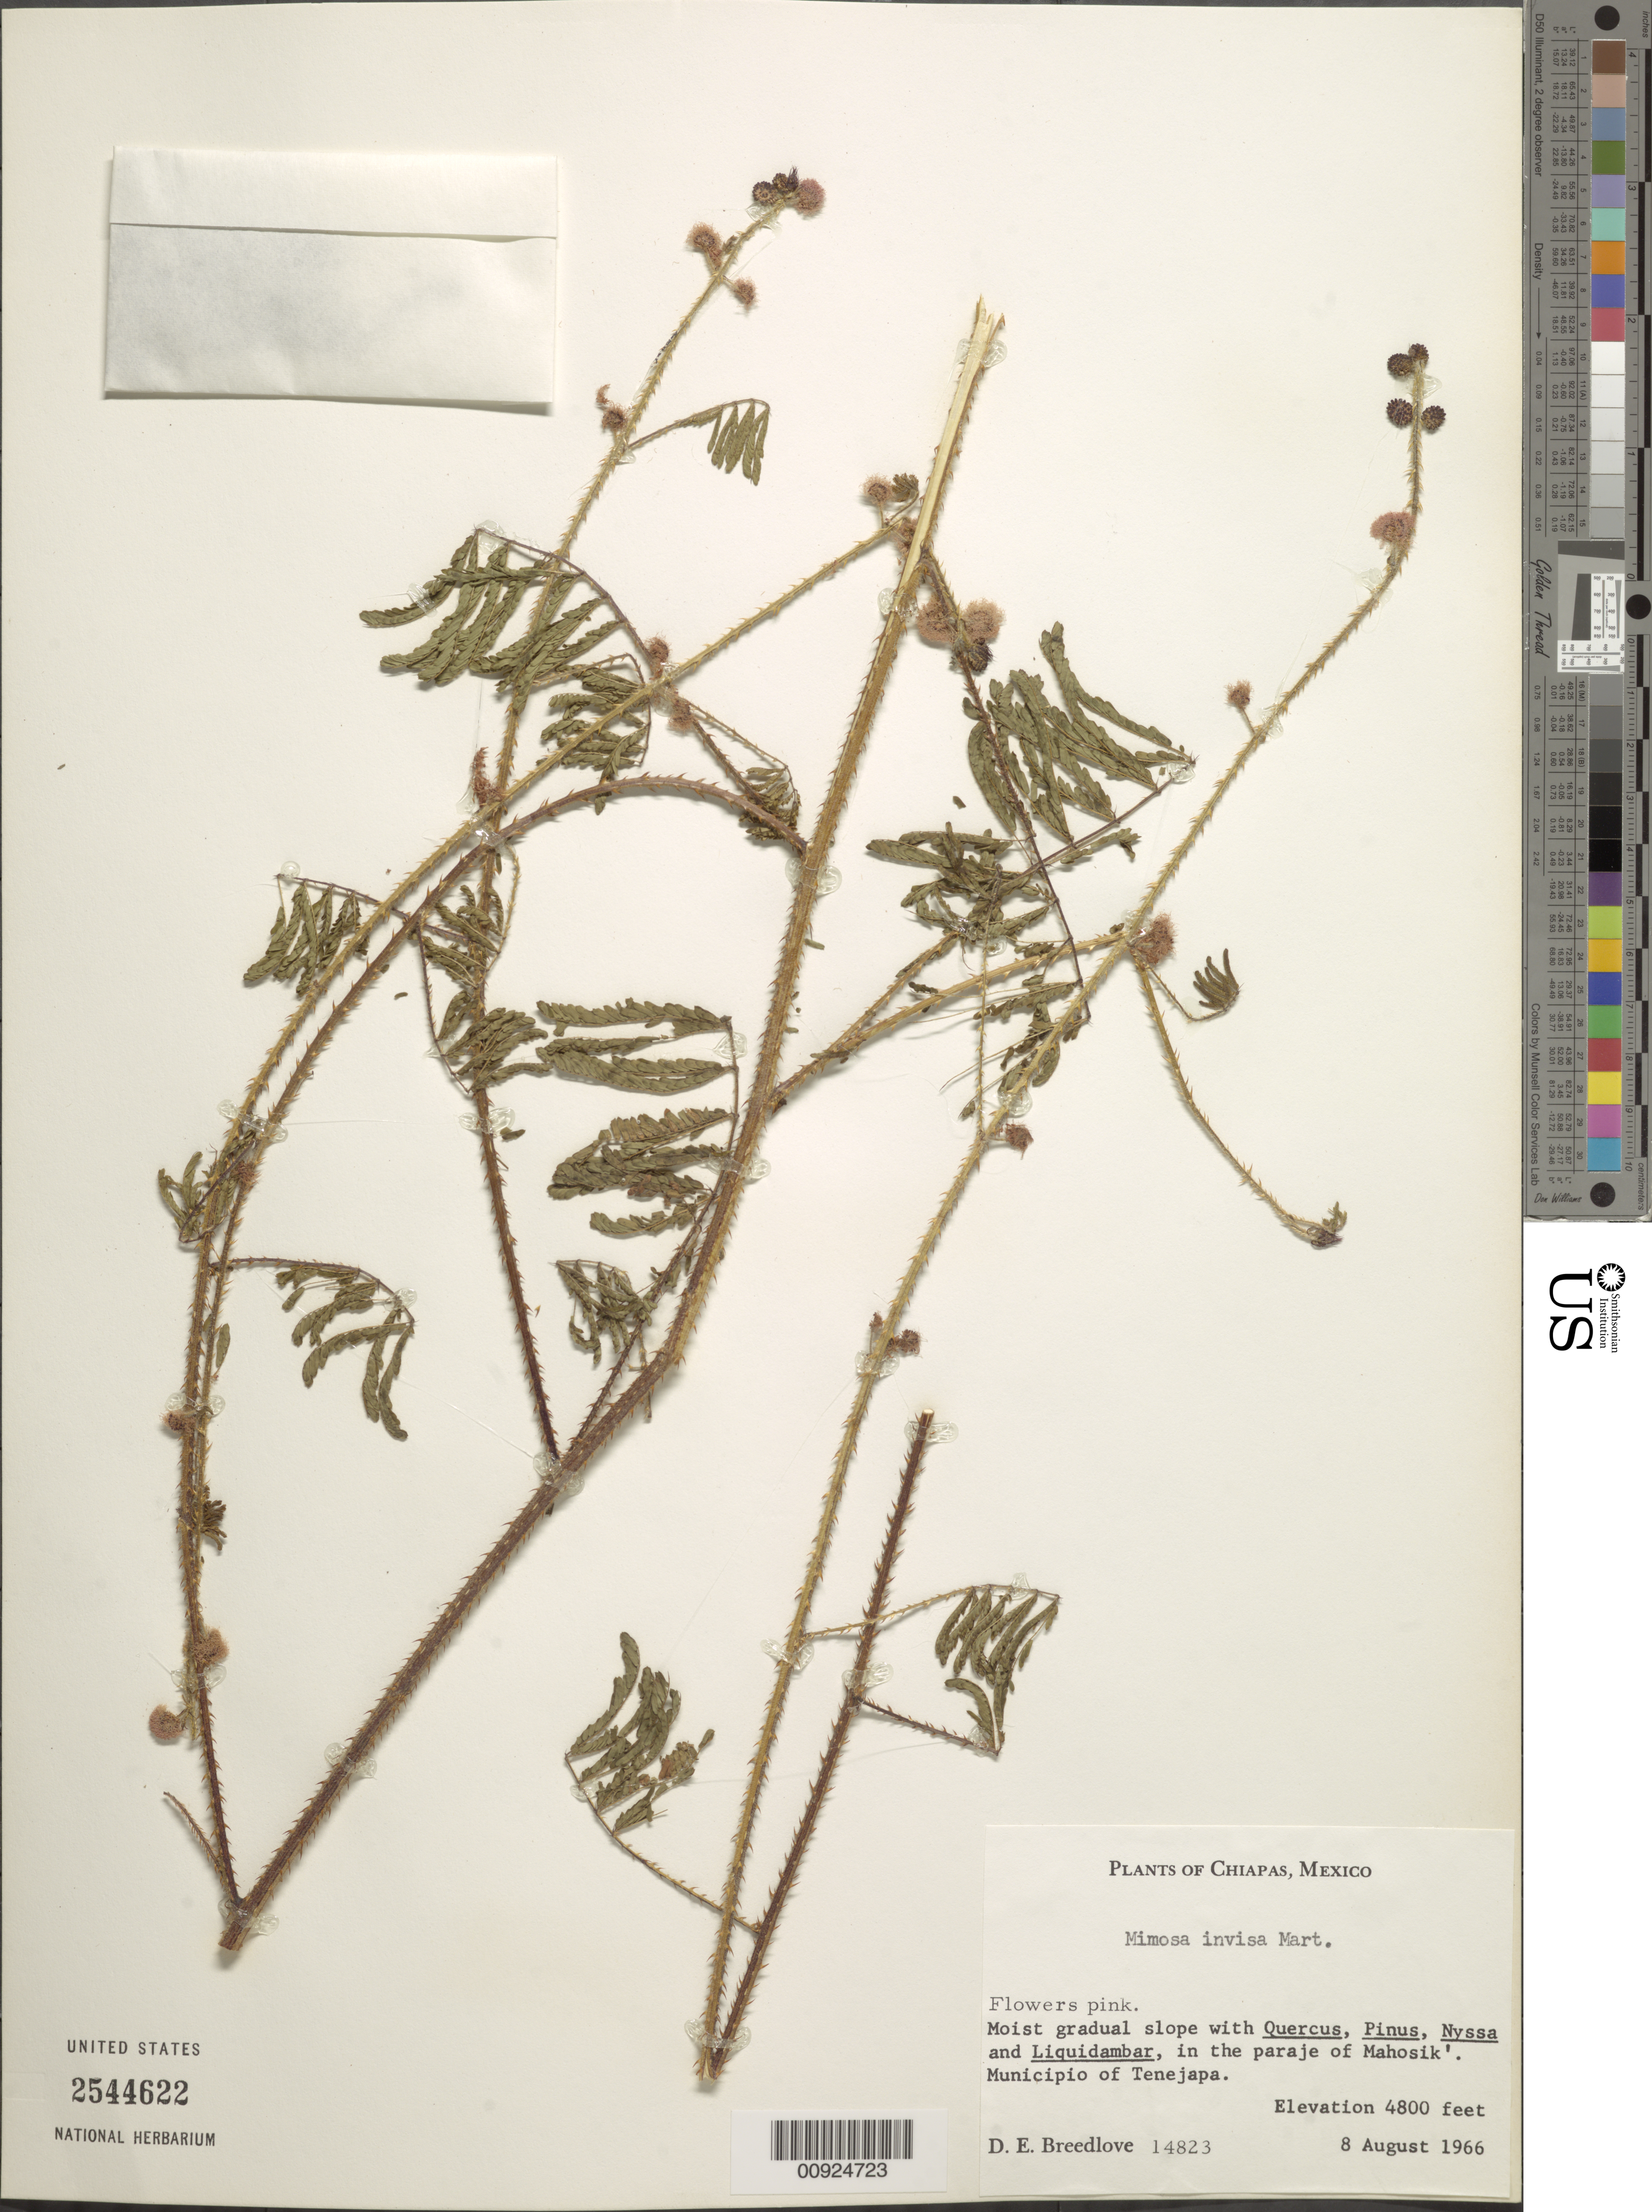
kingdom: Plantae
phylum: Tracheophyta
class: Magnoliopsida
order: Fabales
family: Fabaceae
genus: Mimosa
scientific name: Mimosa invisa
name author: Mart. ex Colla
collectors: D. E. Breedlove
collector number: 14823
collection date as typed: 08 Aug 1966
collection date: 1966-08-08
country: Mexico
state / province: Chiapas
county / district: Tenejapa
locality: Paraje of Mahosik'. Municipio of Tenejapa, Chiapas.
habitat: Moist gradual slope with Quercus, Pinus, Nyssa and Liquidambar.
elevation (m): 1463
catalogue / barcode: US 2544622